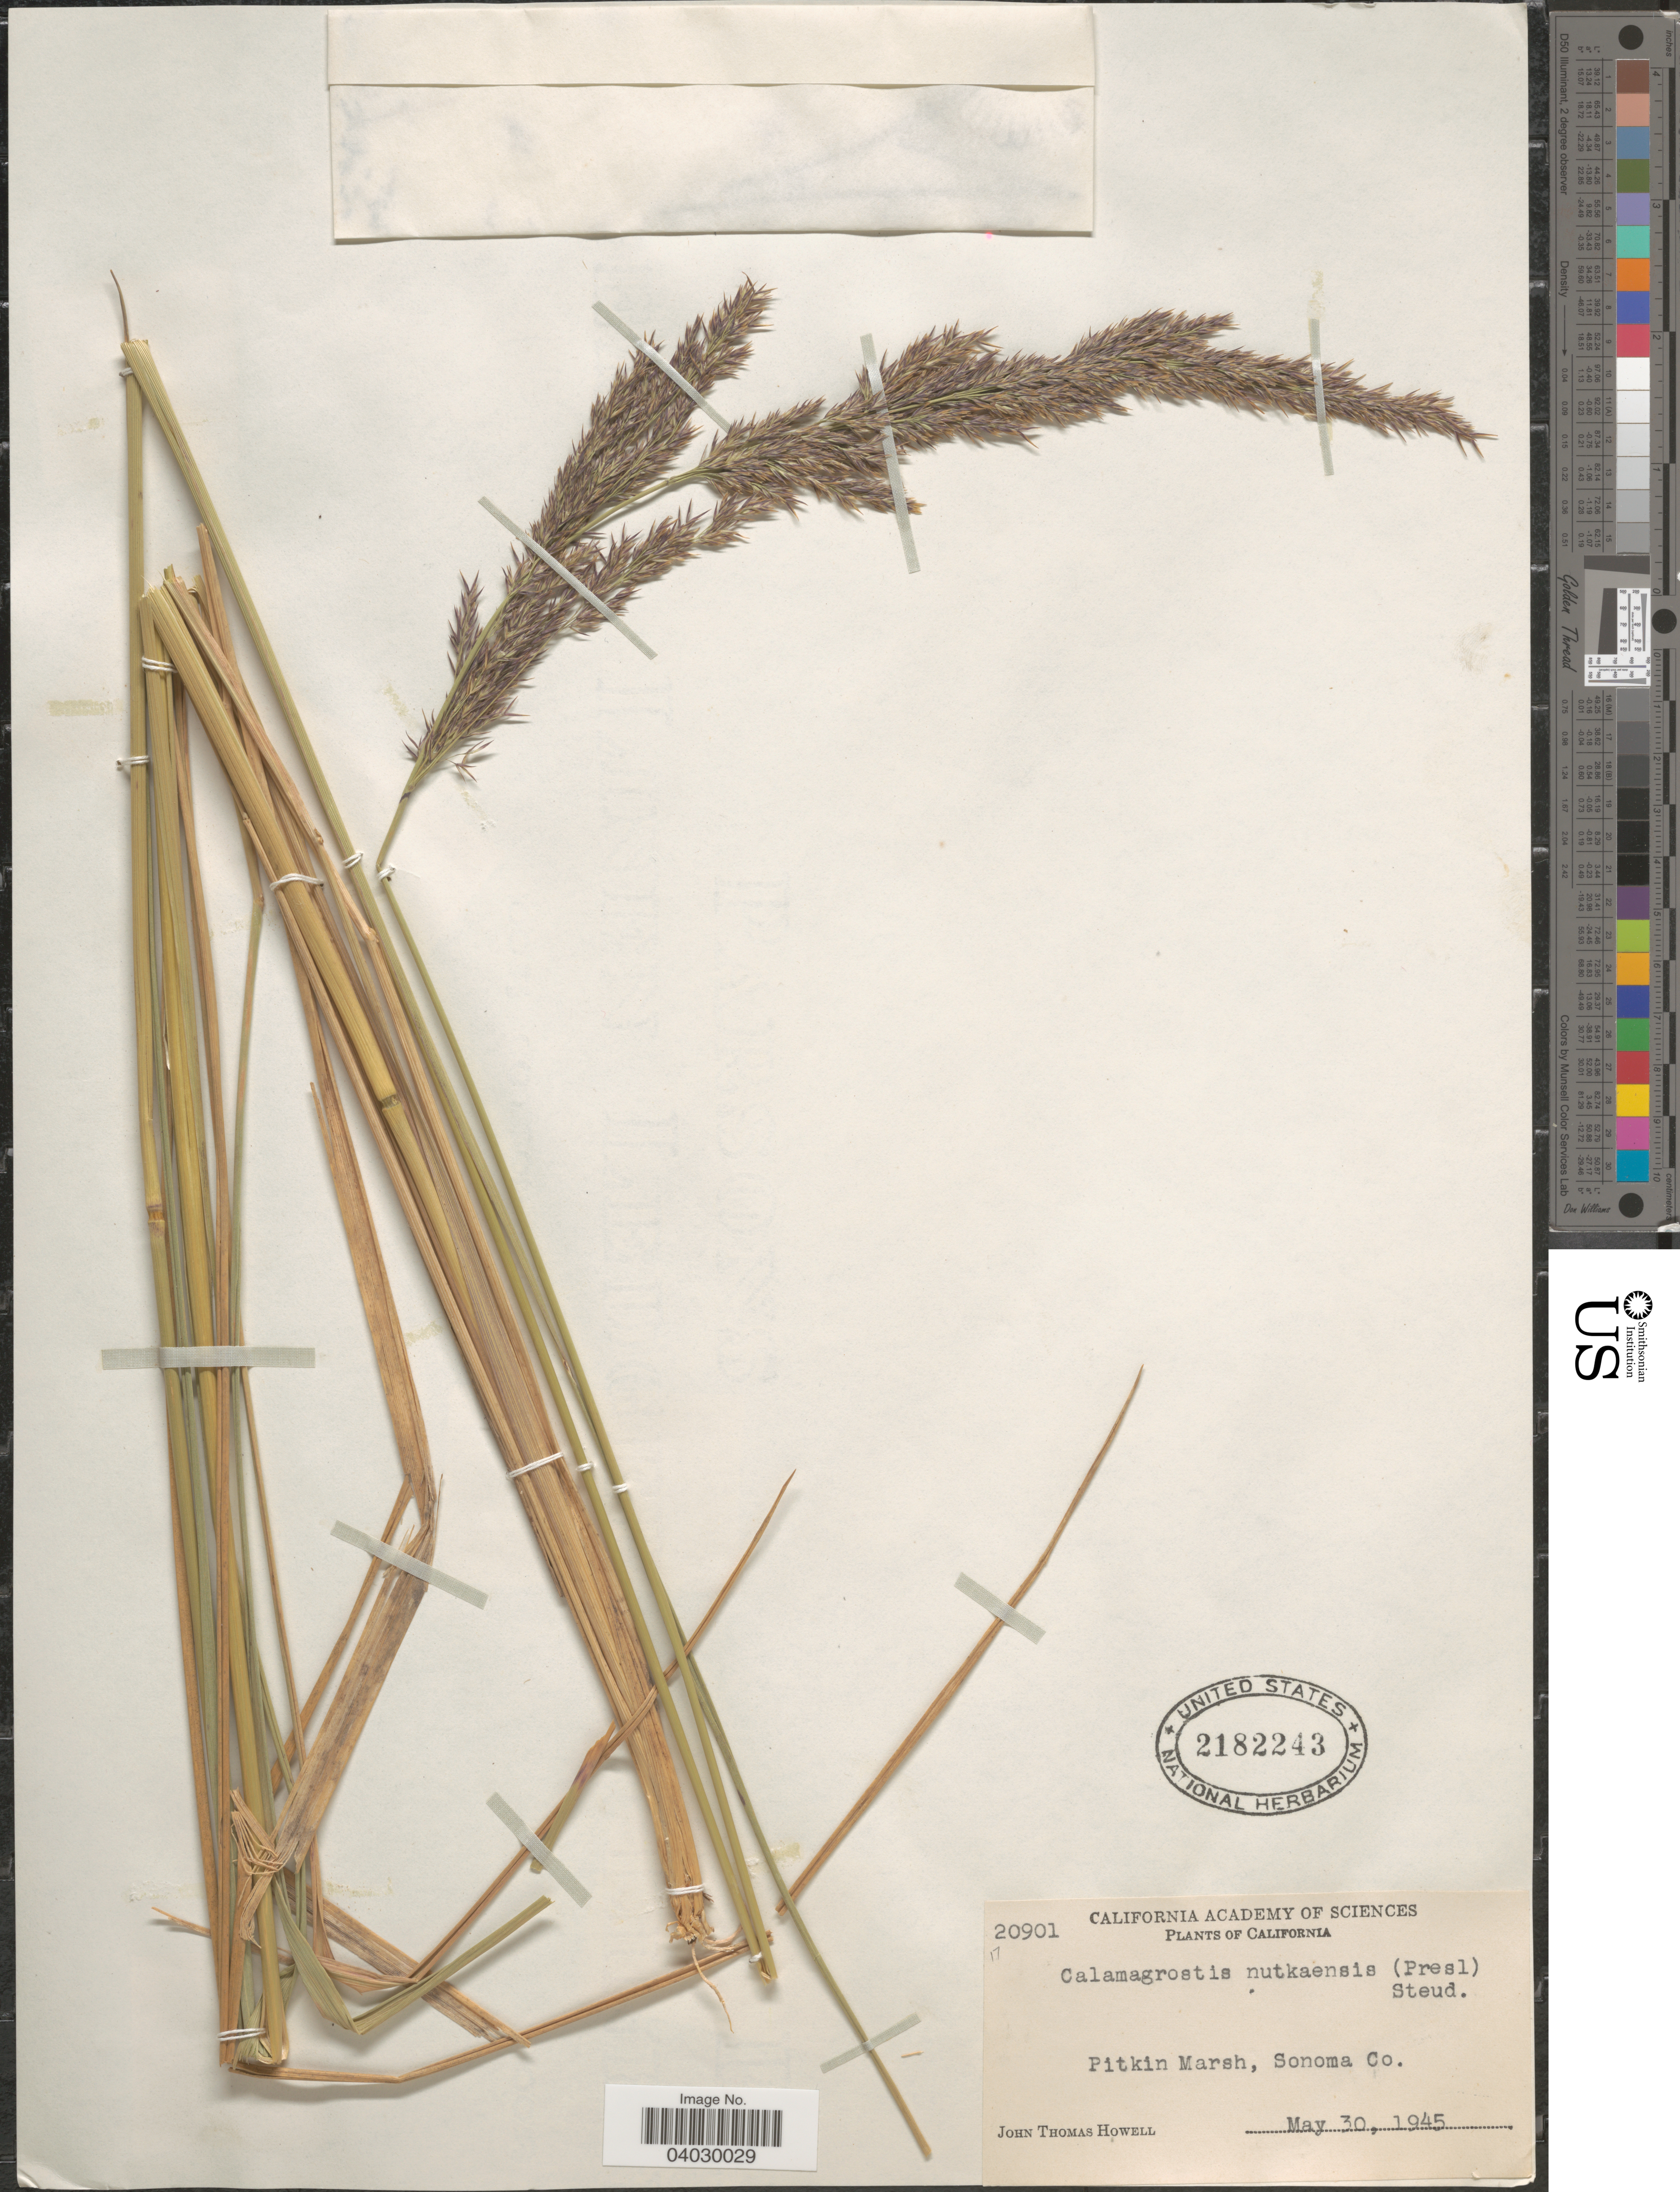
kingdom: Plantae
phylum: Tracheophyta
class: Liliopsida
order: Poales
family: Poaceae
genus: Calamagrostis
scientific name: Calamagrostis nutkaensis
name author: (J. Presl) Steud.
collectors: J. T. Howell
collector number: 20901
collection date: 1945-05-30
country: United States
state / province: California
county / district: Sonoma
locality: Pitkin Marsh, Sonoma Co.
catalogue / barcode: US 2182243